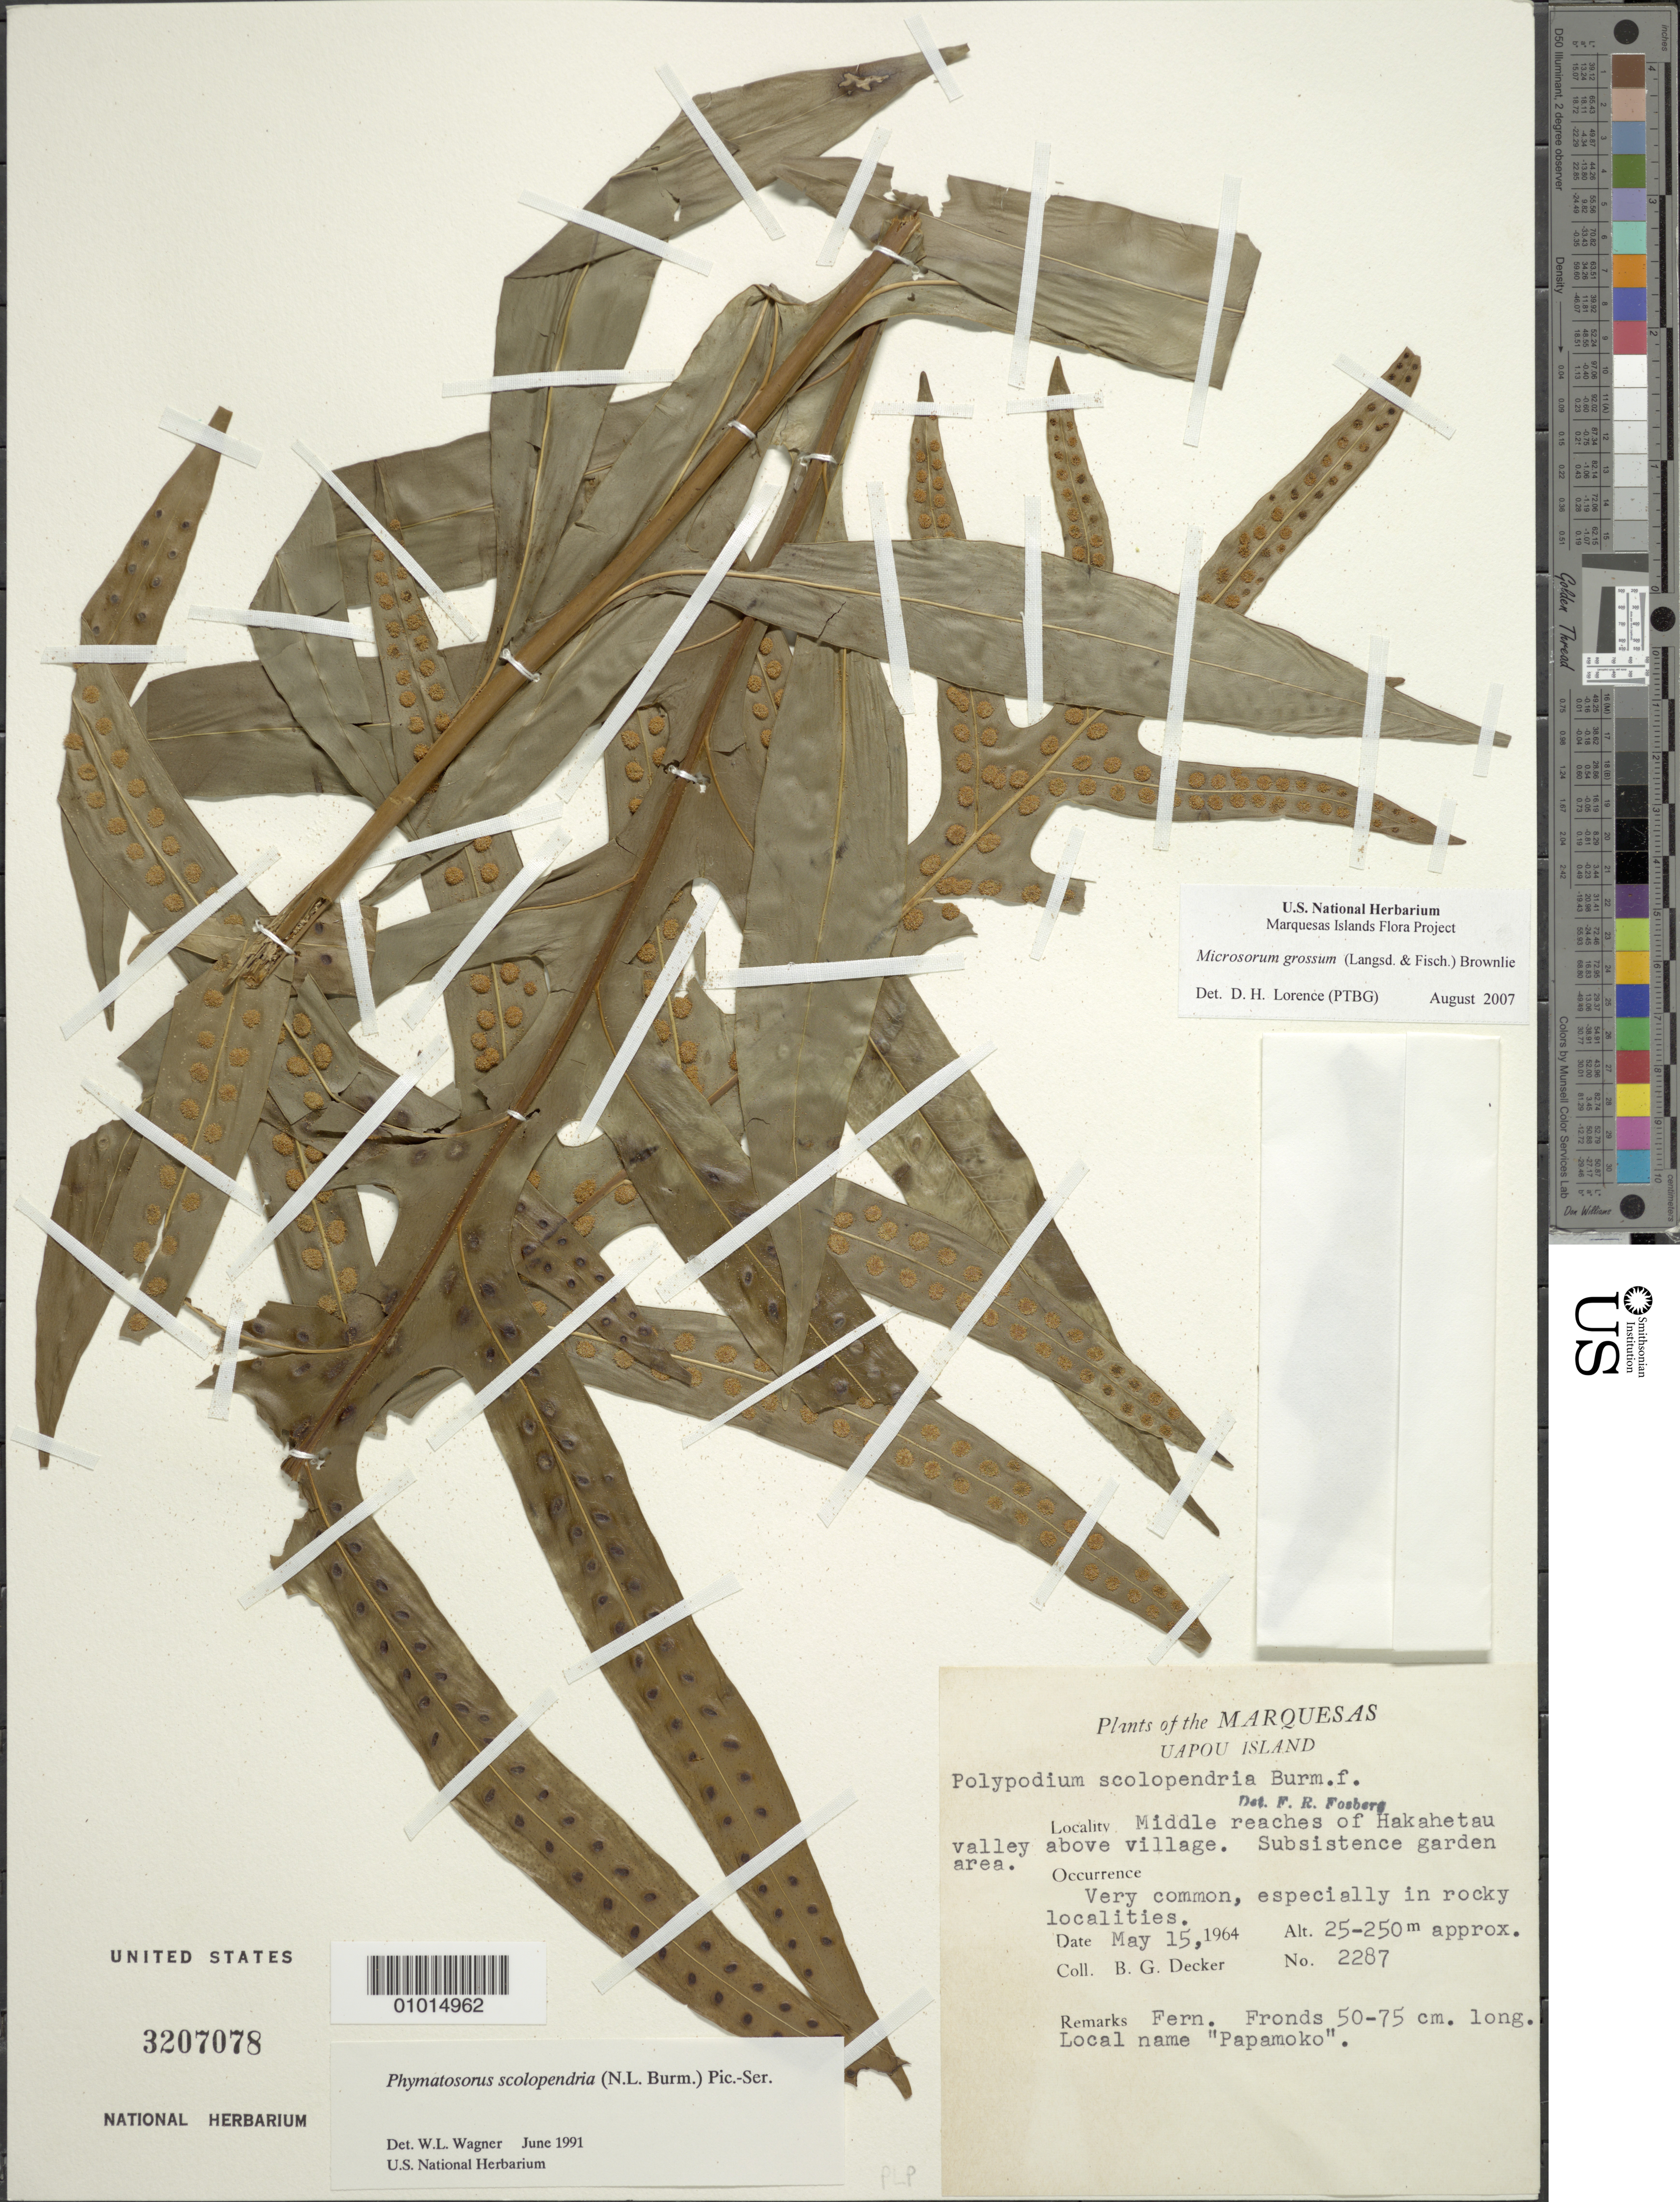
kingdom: Plantae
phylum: Tracheophyta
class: Polypodiopsida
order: Polypodiales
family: Polypodiaceae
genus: Microsorum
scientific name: Microsorum grossum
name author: (Langsd. & Fisch.) S.B. Andrews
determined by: Lorence, David H., (PTBG), National Tropical Botanical Garden (UNITED STATES)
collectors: B. G. Decker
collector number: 2287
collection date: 1964-05-15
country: French Polynesia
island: Ua Pou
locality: middle reaches of Hakahetau Valley above village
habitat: Subsistence garden area, especially common in rocky localities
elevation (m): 25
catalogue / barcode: US 3207078